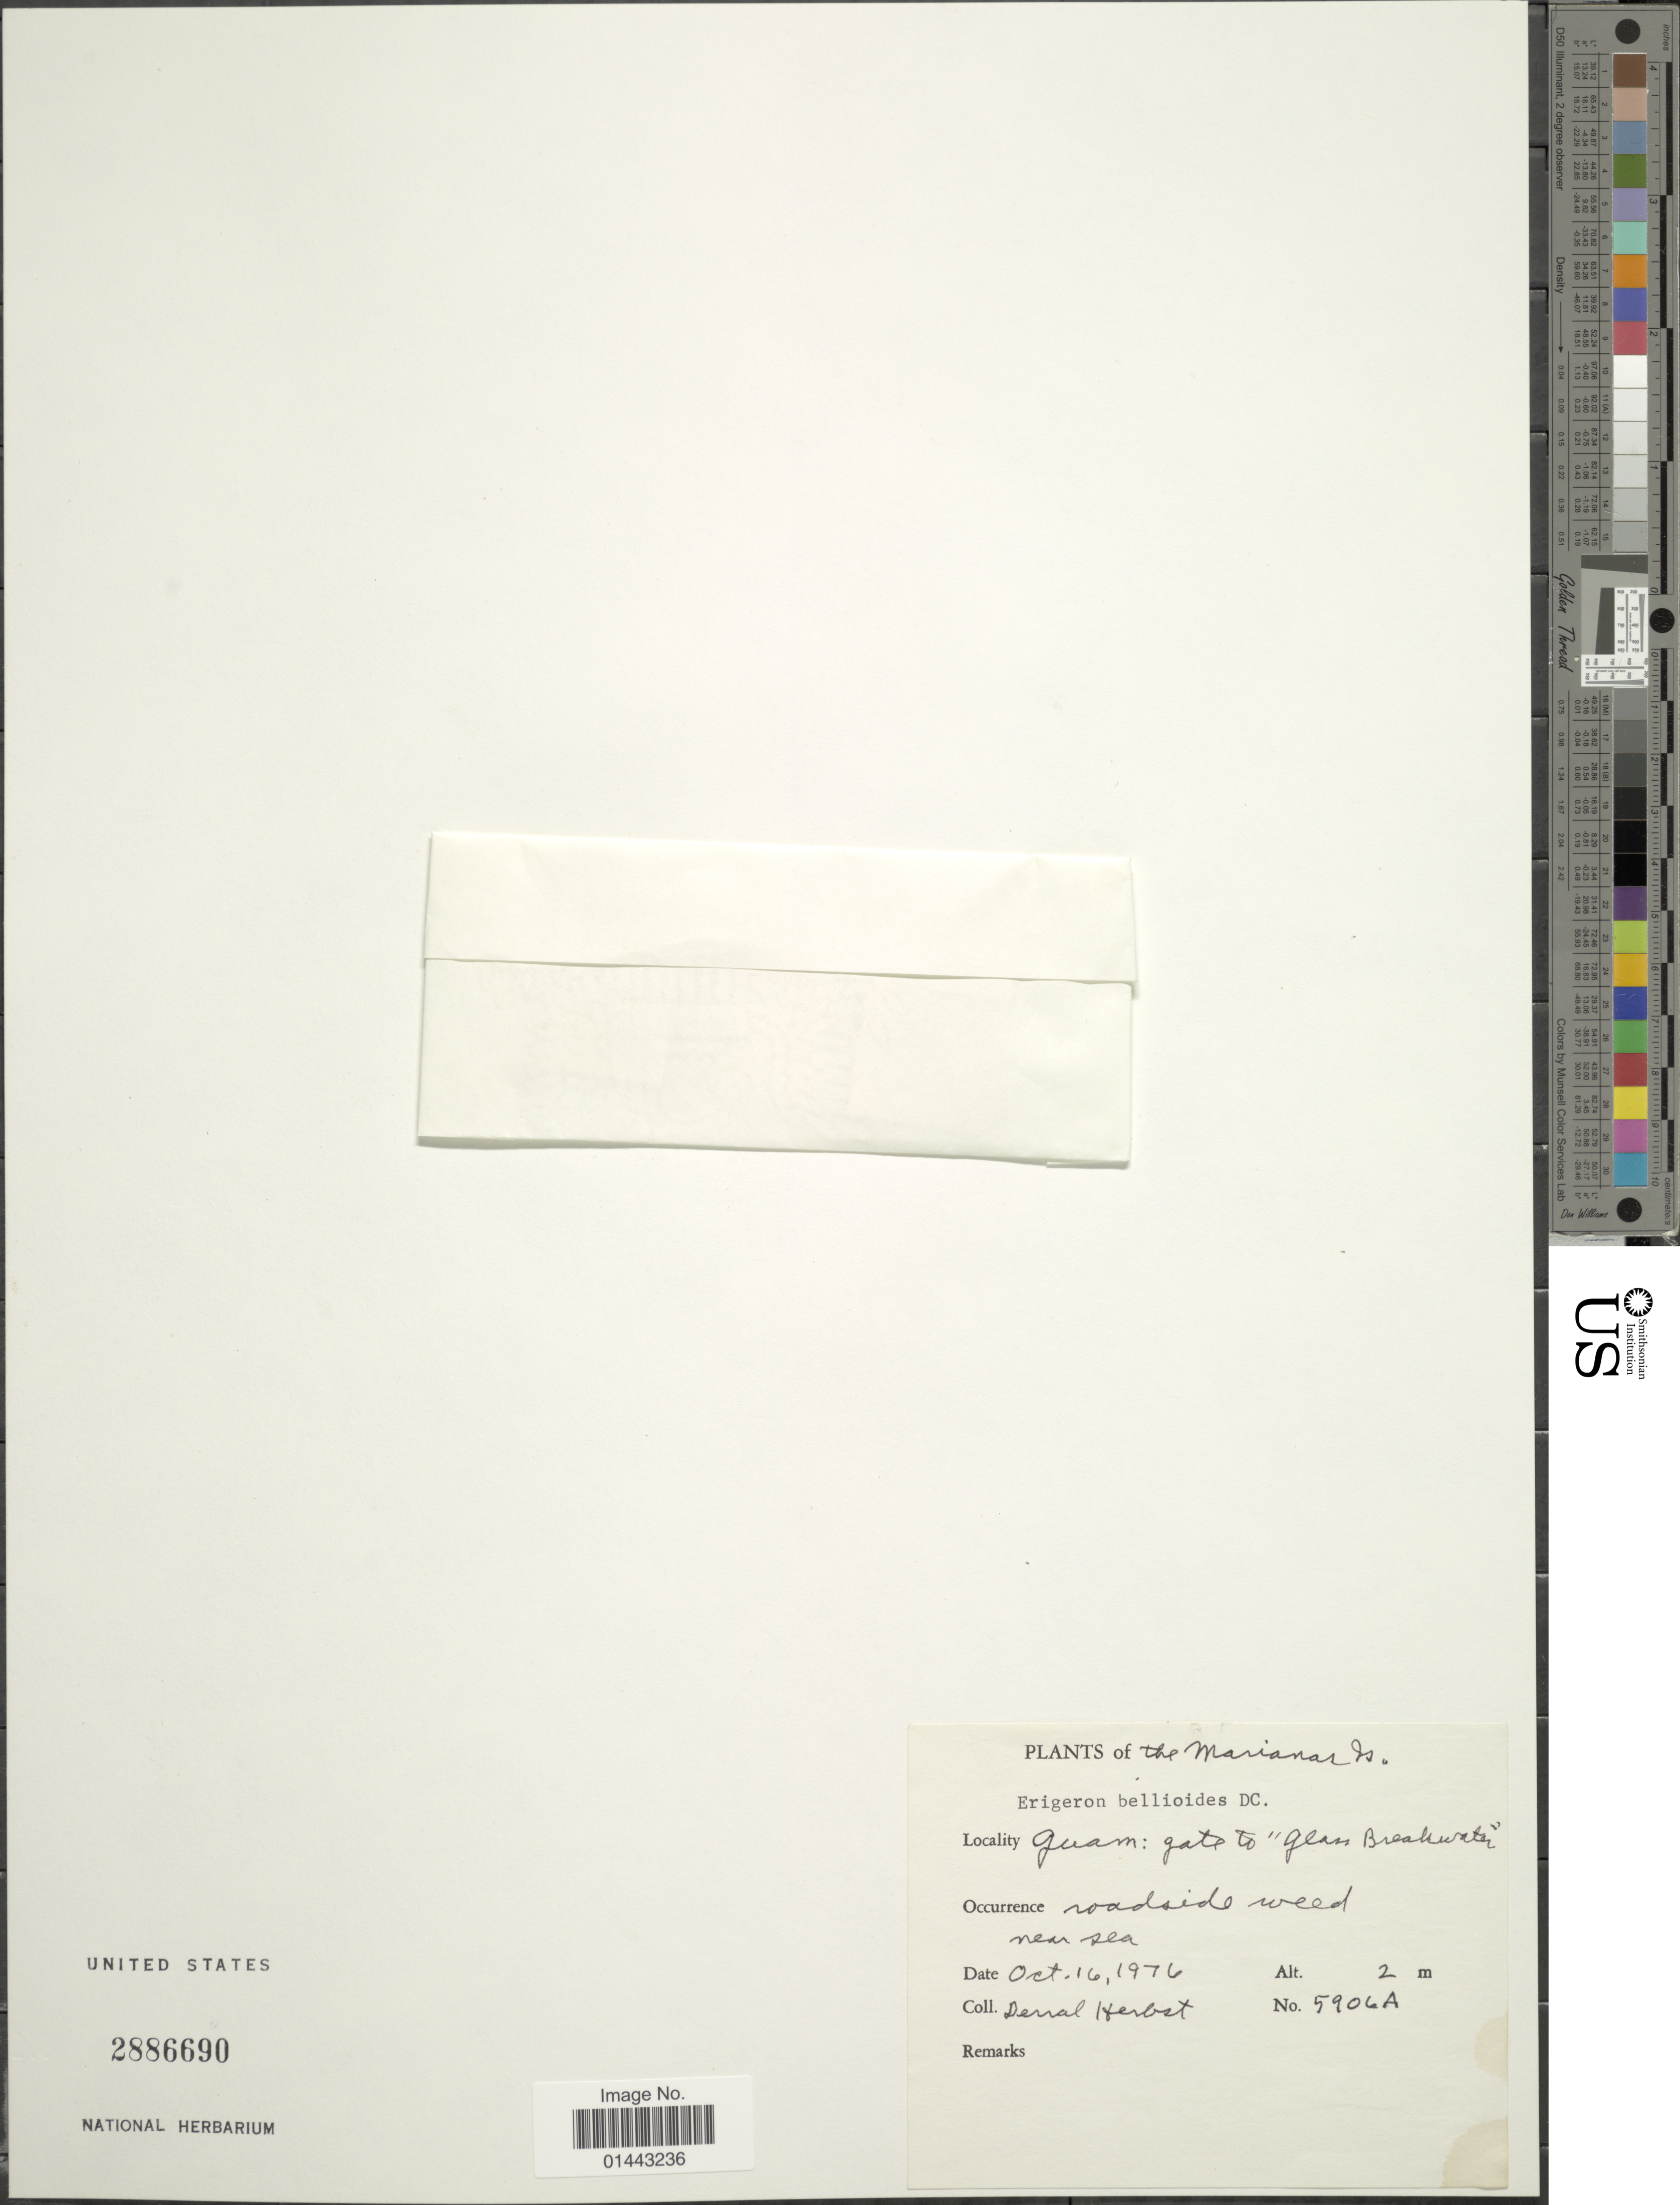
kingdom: Plantae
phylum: Tracheophyta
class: Magnoliopsida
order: Asterales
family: Asteraceae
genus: Erigeron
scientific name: Erigeron bellioides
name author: DC.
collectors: D. R. Herbst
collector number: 5906A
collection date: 1976-10-16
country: Guam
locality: Marianas Islands, gate to "Glass Breakwater ", roadside weed, near sea.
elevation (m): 2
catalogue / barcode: US 2886690